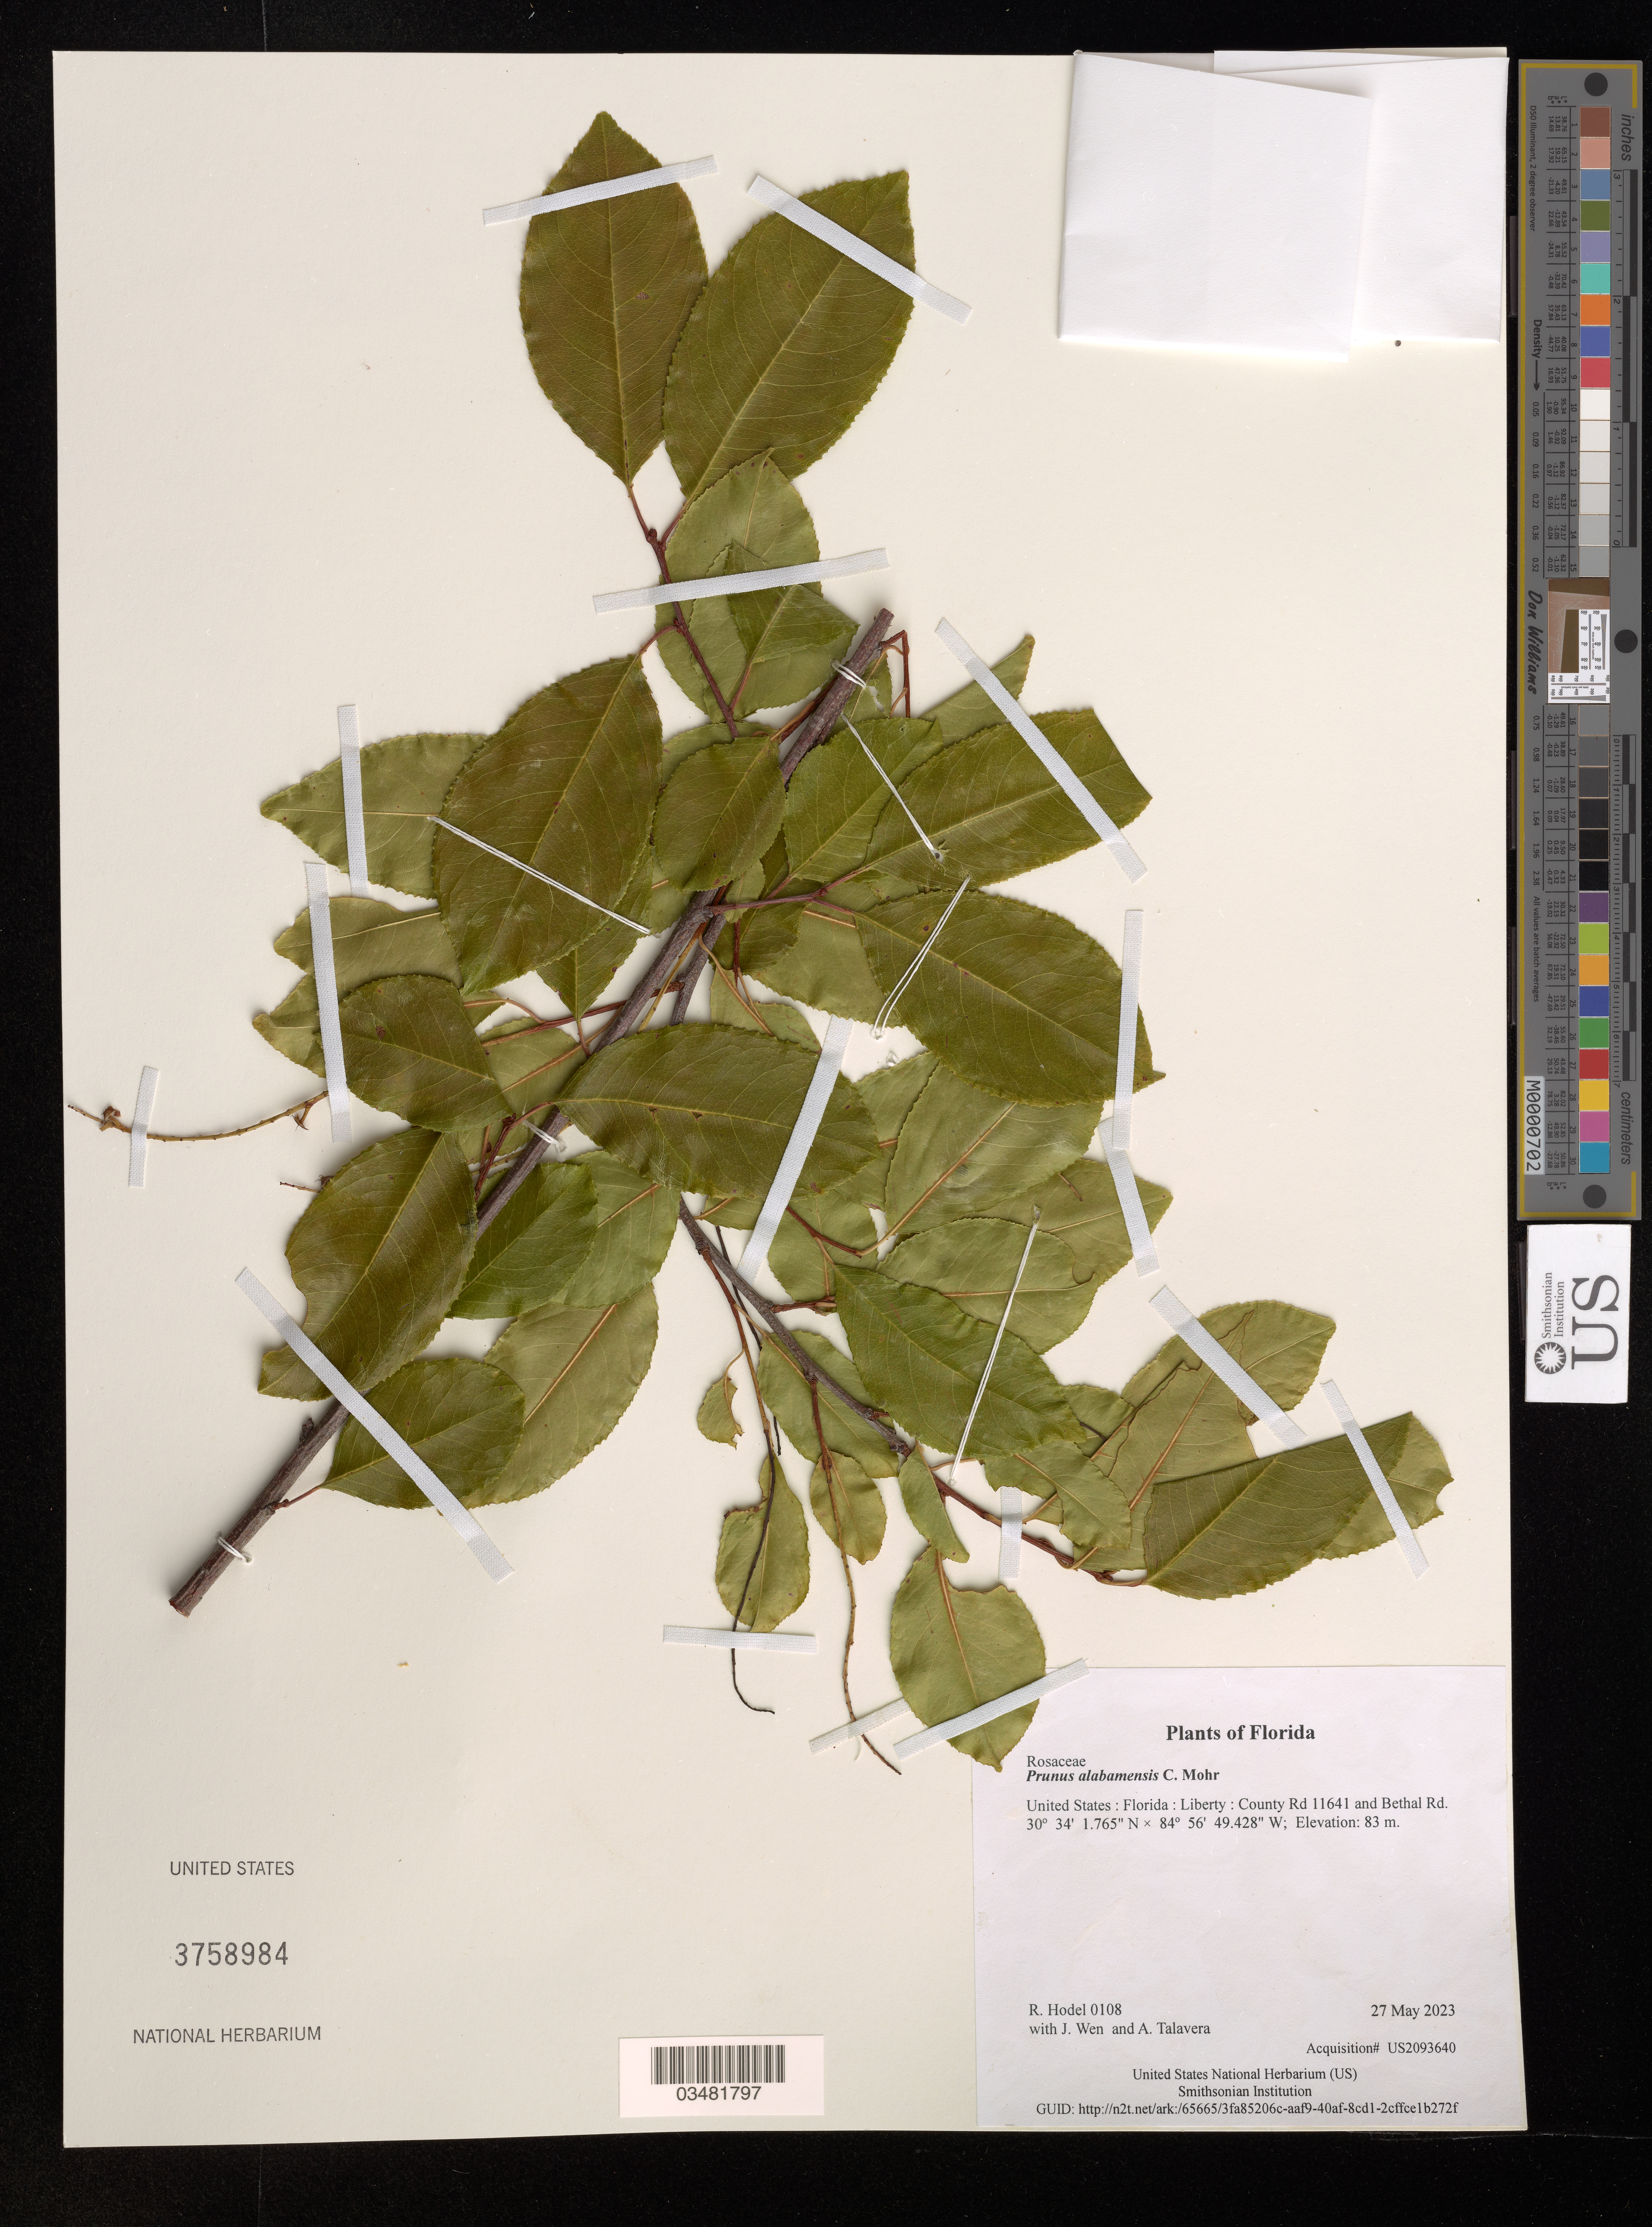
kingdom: Plantae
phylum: Tracheophyta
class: Magnoliopsida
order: Rosales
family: Rosaceae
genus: Prunus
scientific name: Prunus alabamensis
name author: C. Mohr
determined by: Hodel, Richard G. J.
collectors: R. Hodel, J. Wen & A. Talavera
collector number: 0108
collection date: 2023-05-27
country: United States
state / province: Florida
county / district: Liberty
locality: County Rd 11641 and Bethal Rd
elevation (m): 83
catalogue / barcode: US 3758984